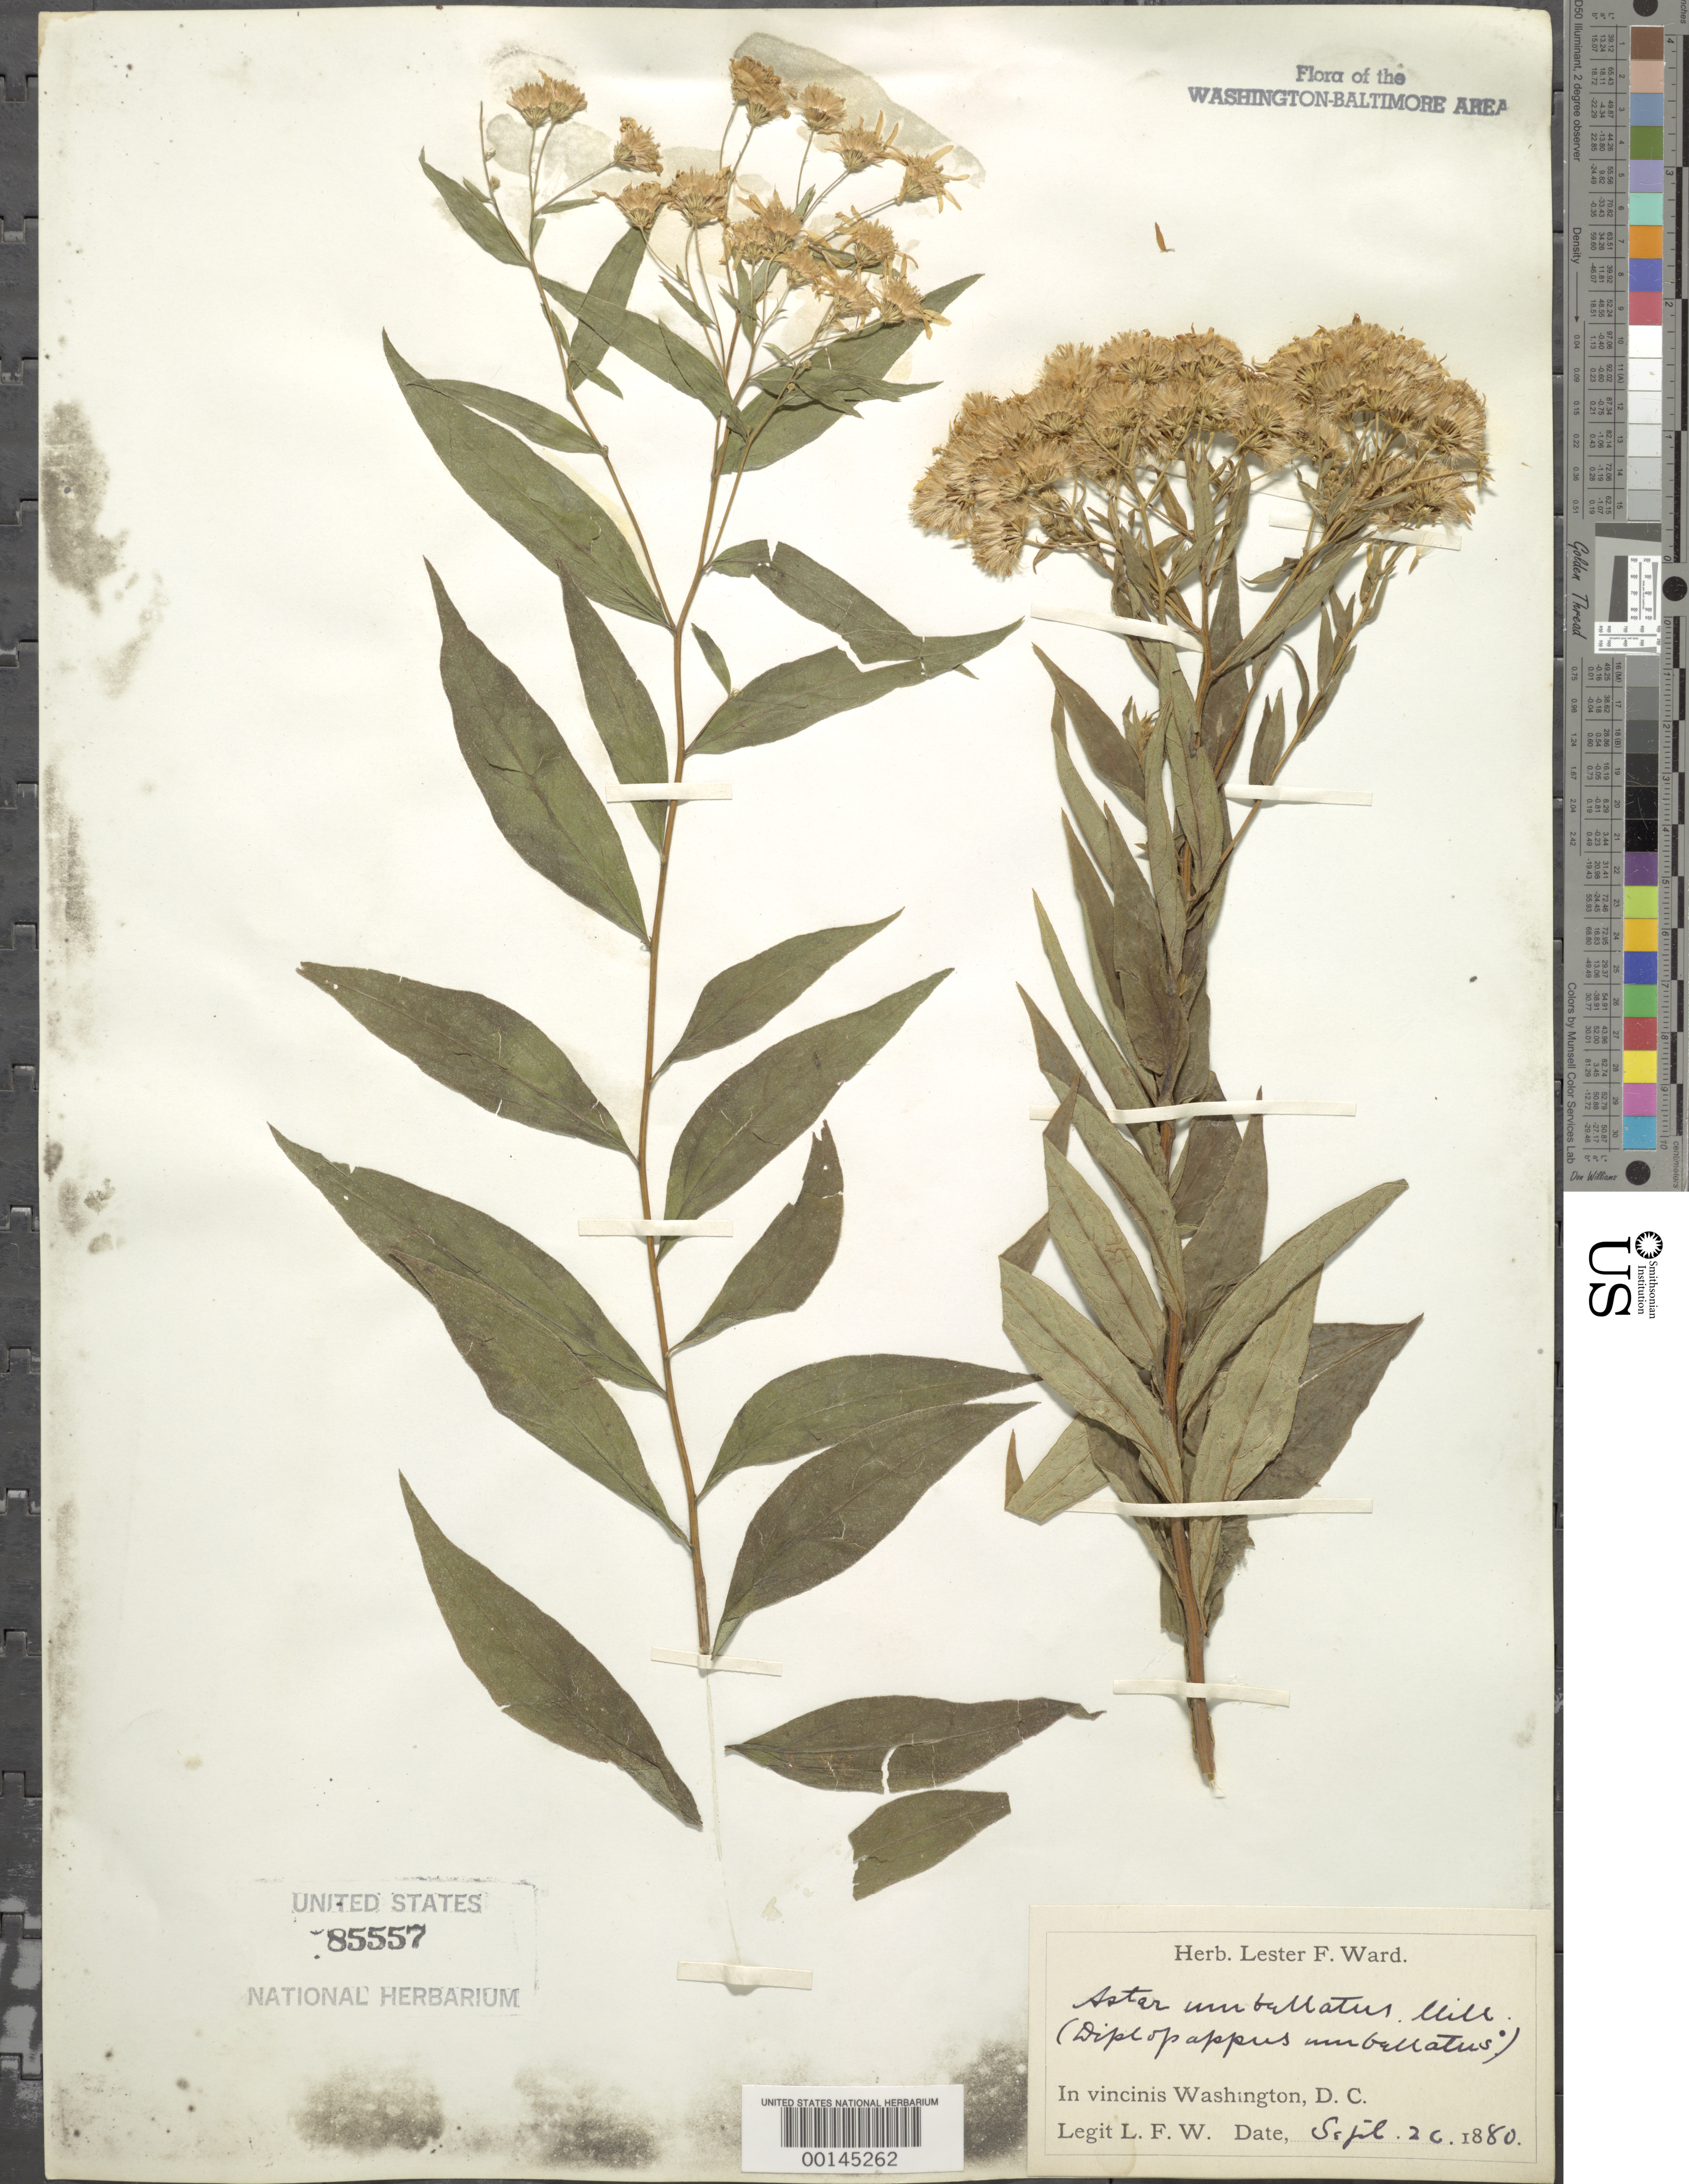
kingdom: Plantae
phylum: Tracheophyta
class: Magnoliopsida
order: Asterales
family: Asteraceae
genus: Doellingeria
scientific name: Doellingeria umbellata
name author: (Mill.) Nees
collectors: L. F. Ward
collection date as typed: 26 Sep 1880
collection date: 1880-09-26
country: United States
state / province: District of Columbia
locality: DC vicinity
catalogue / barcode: US 85557